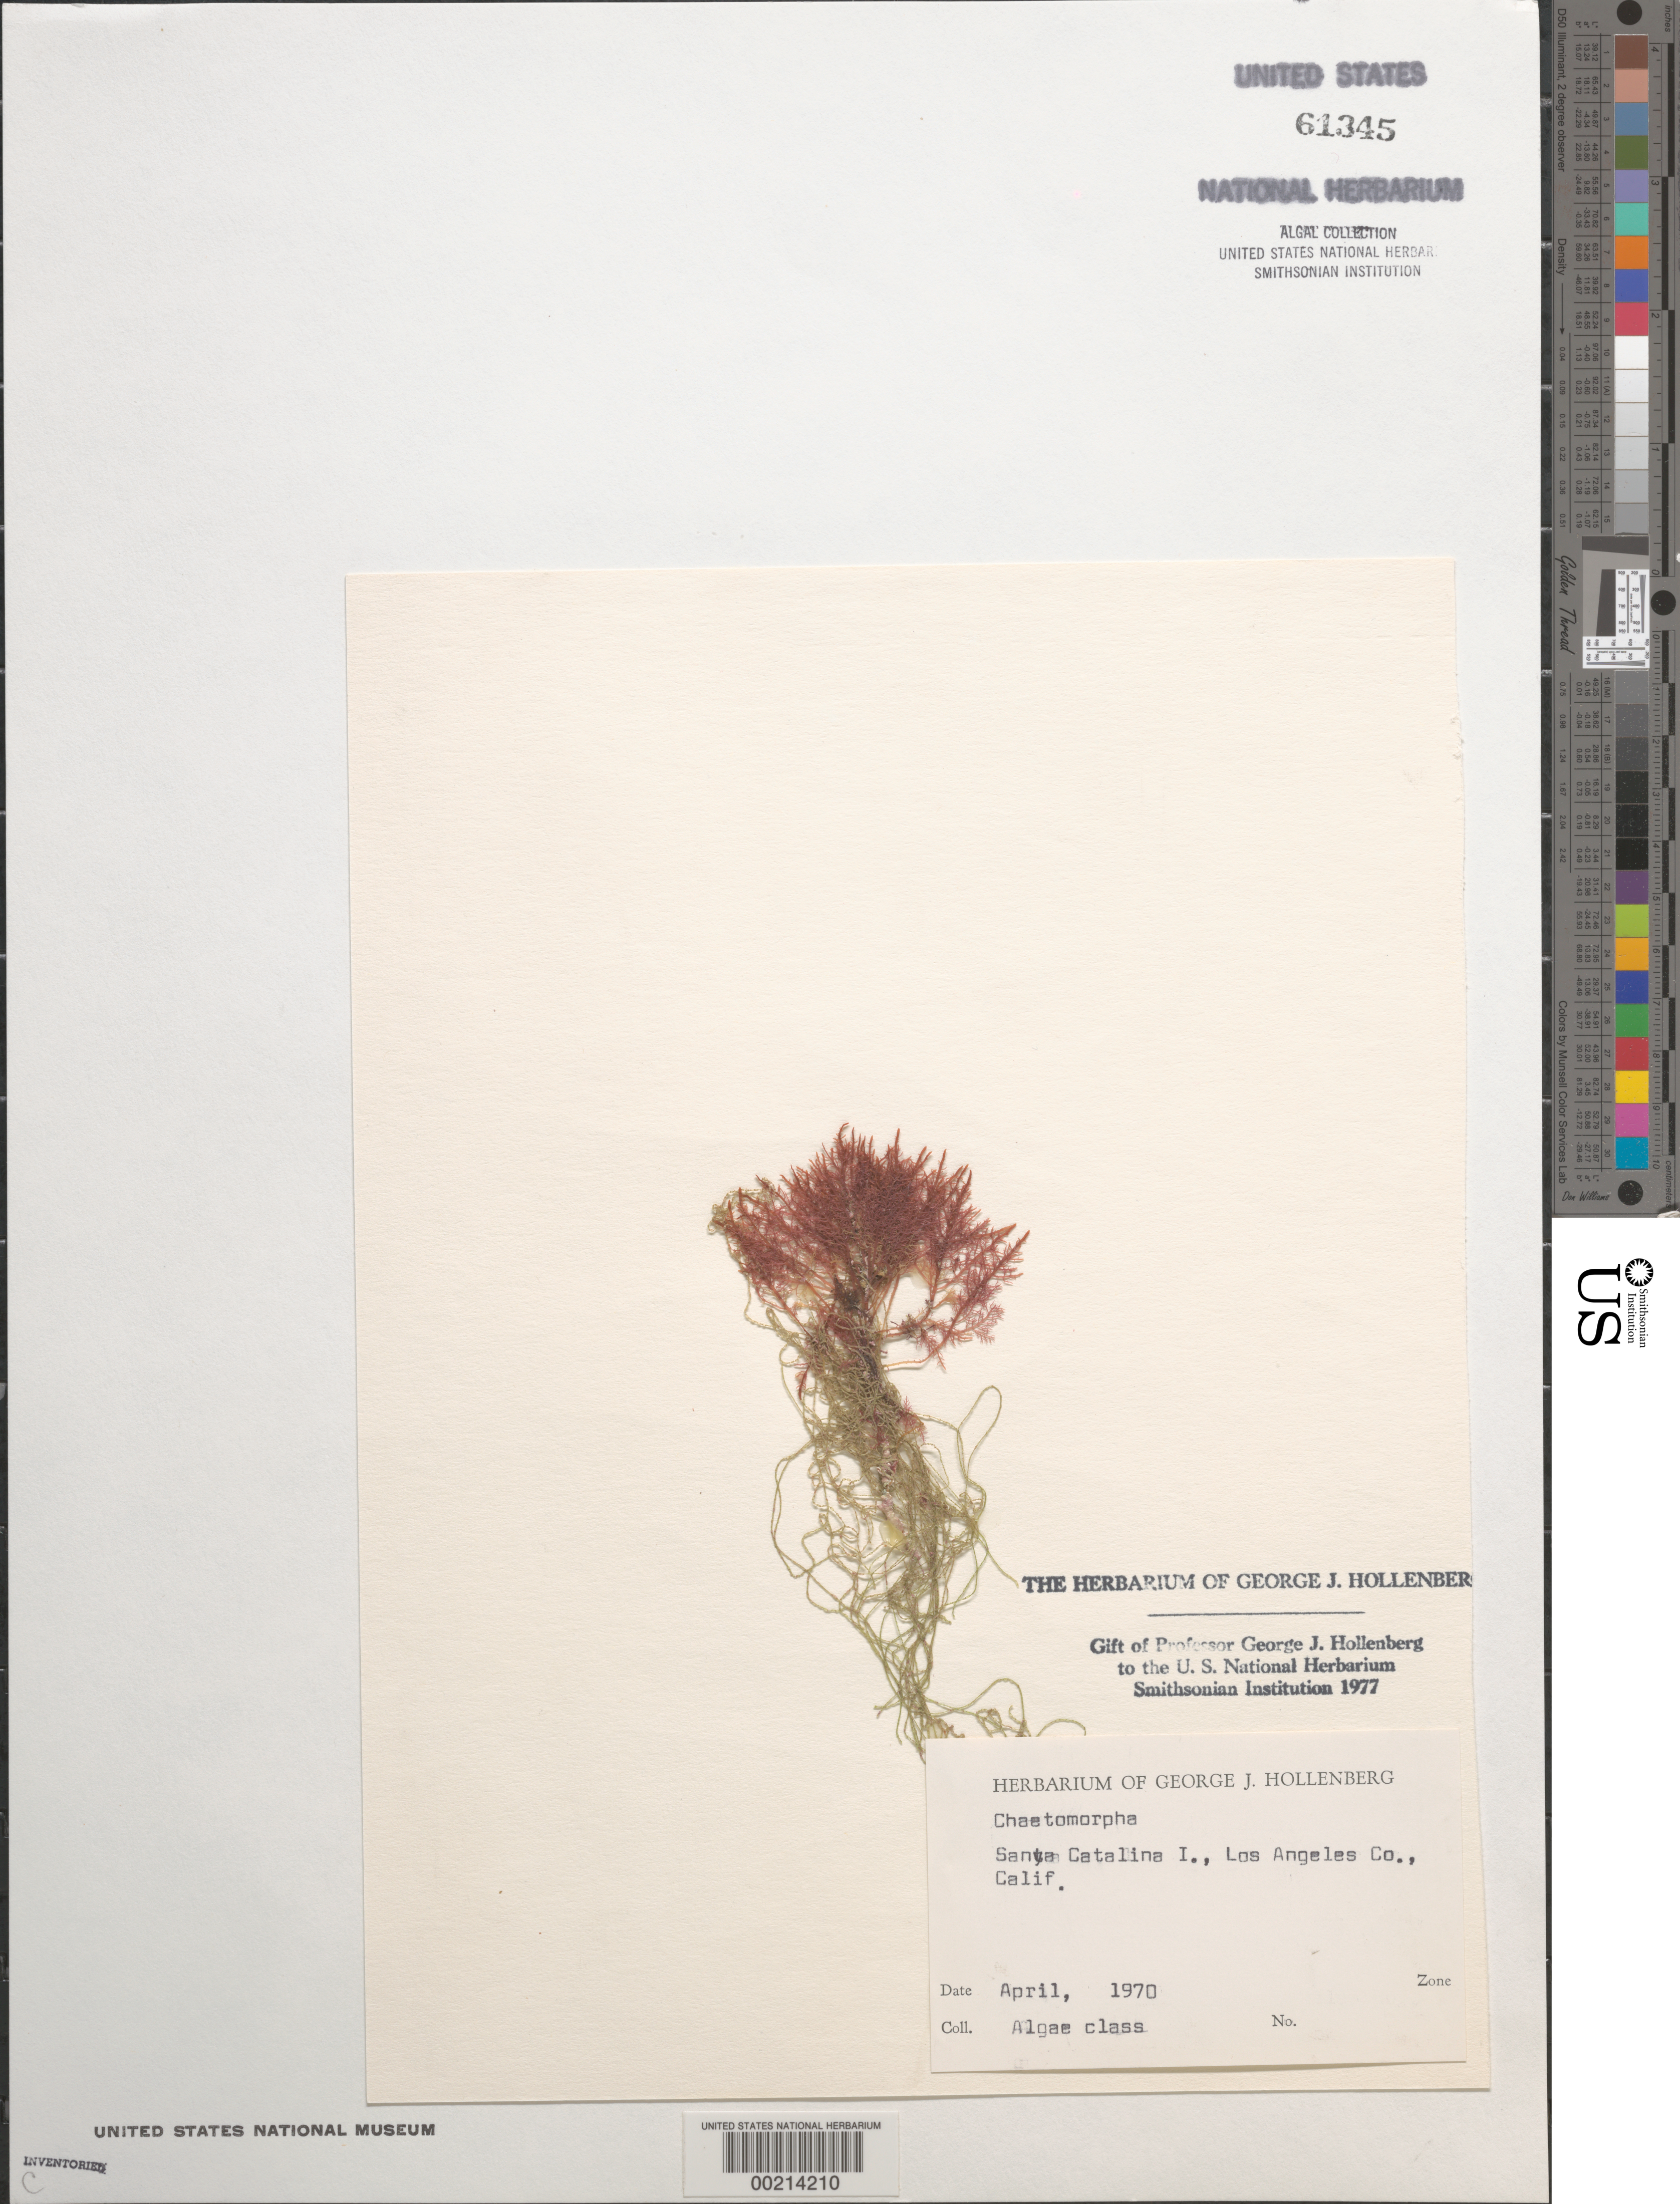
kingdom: Plantae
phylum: Chlorophyta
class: Ulvophyceae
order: Cladophorales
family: Cladophoraceae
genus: Chaetomorpha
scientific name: Chaetomorpha sp.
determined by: Hollenberg, George J.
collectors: Algae Class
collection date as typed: Apr 1970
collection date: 1970-04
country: United States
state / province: California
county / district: Los Angeles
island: Santa Catalina Island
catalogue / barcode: US 61345